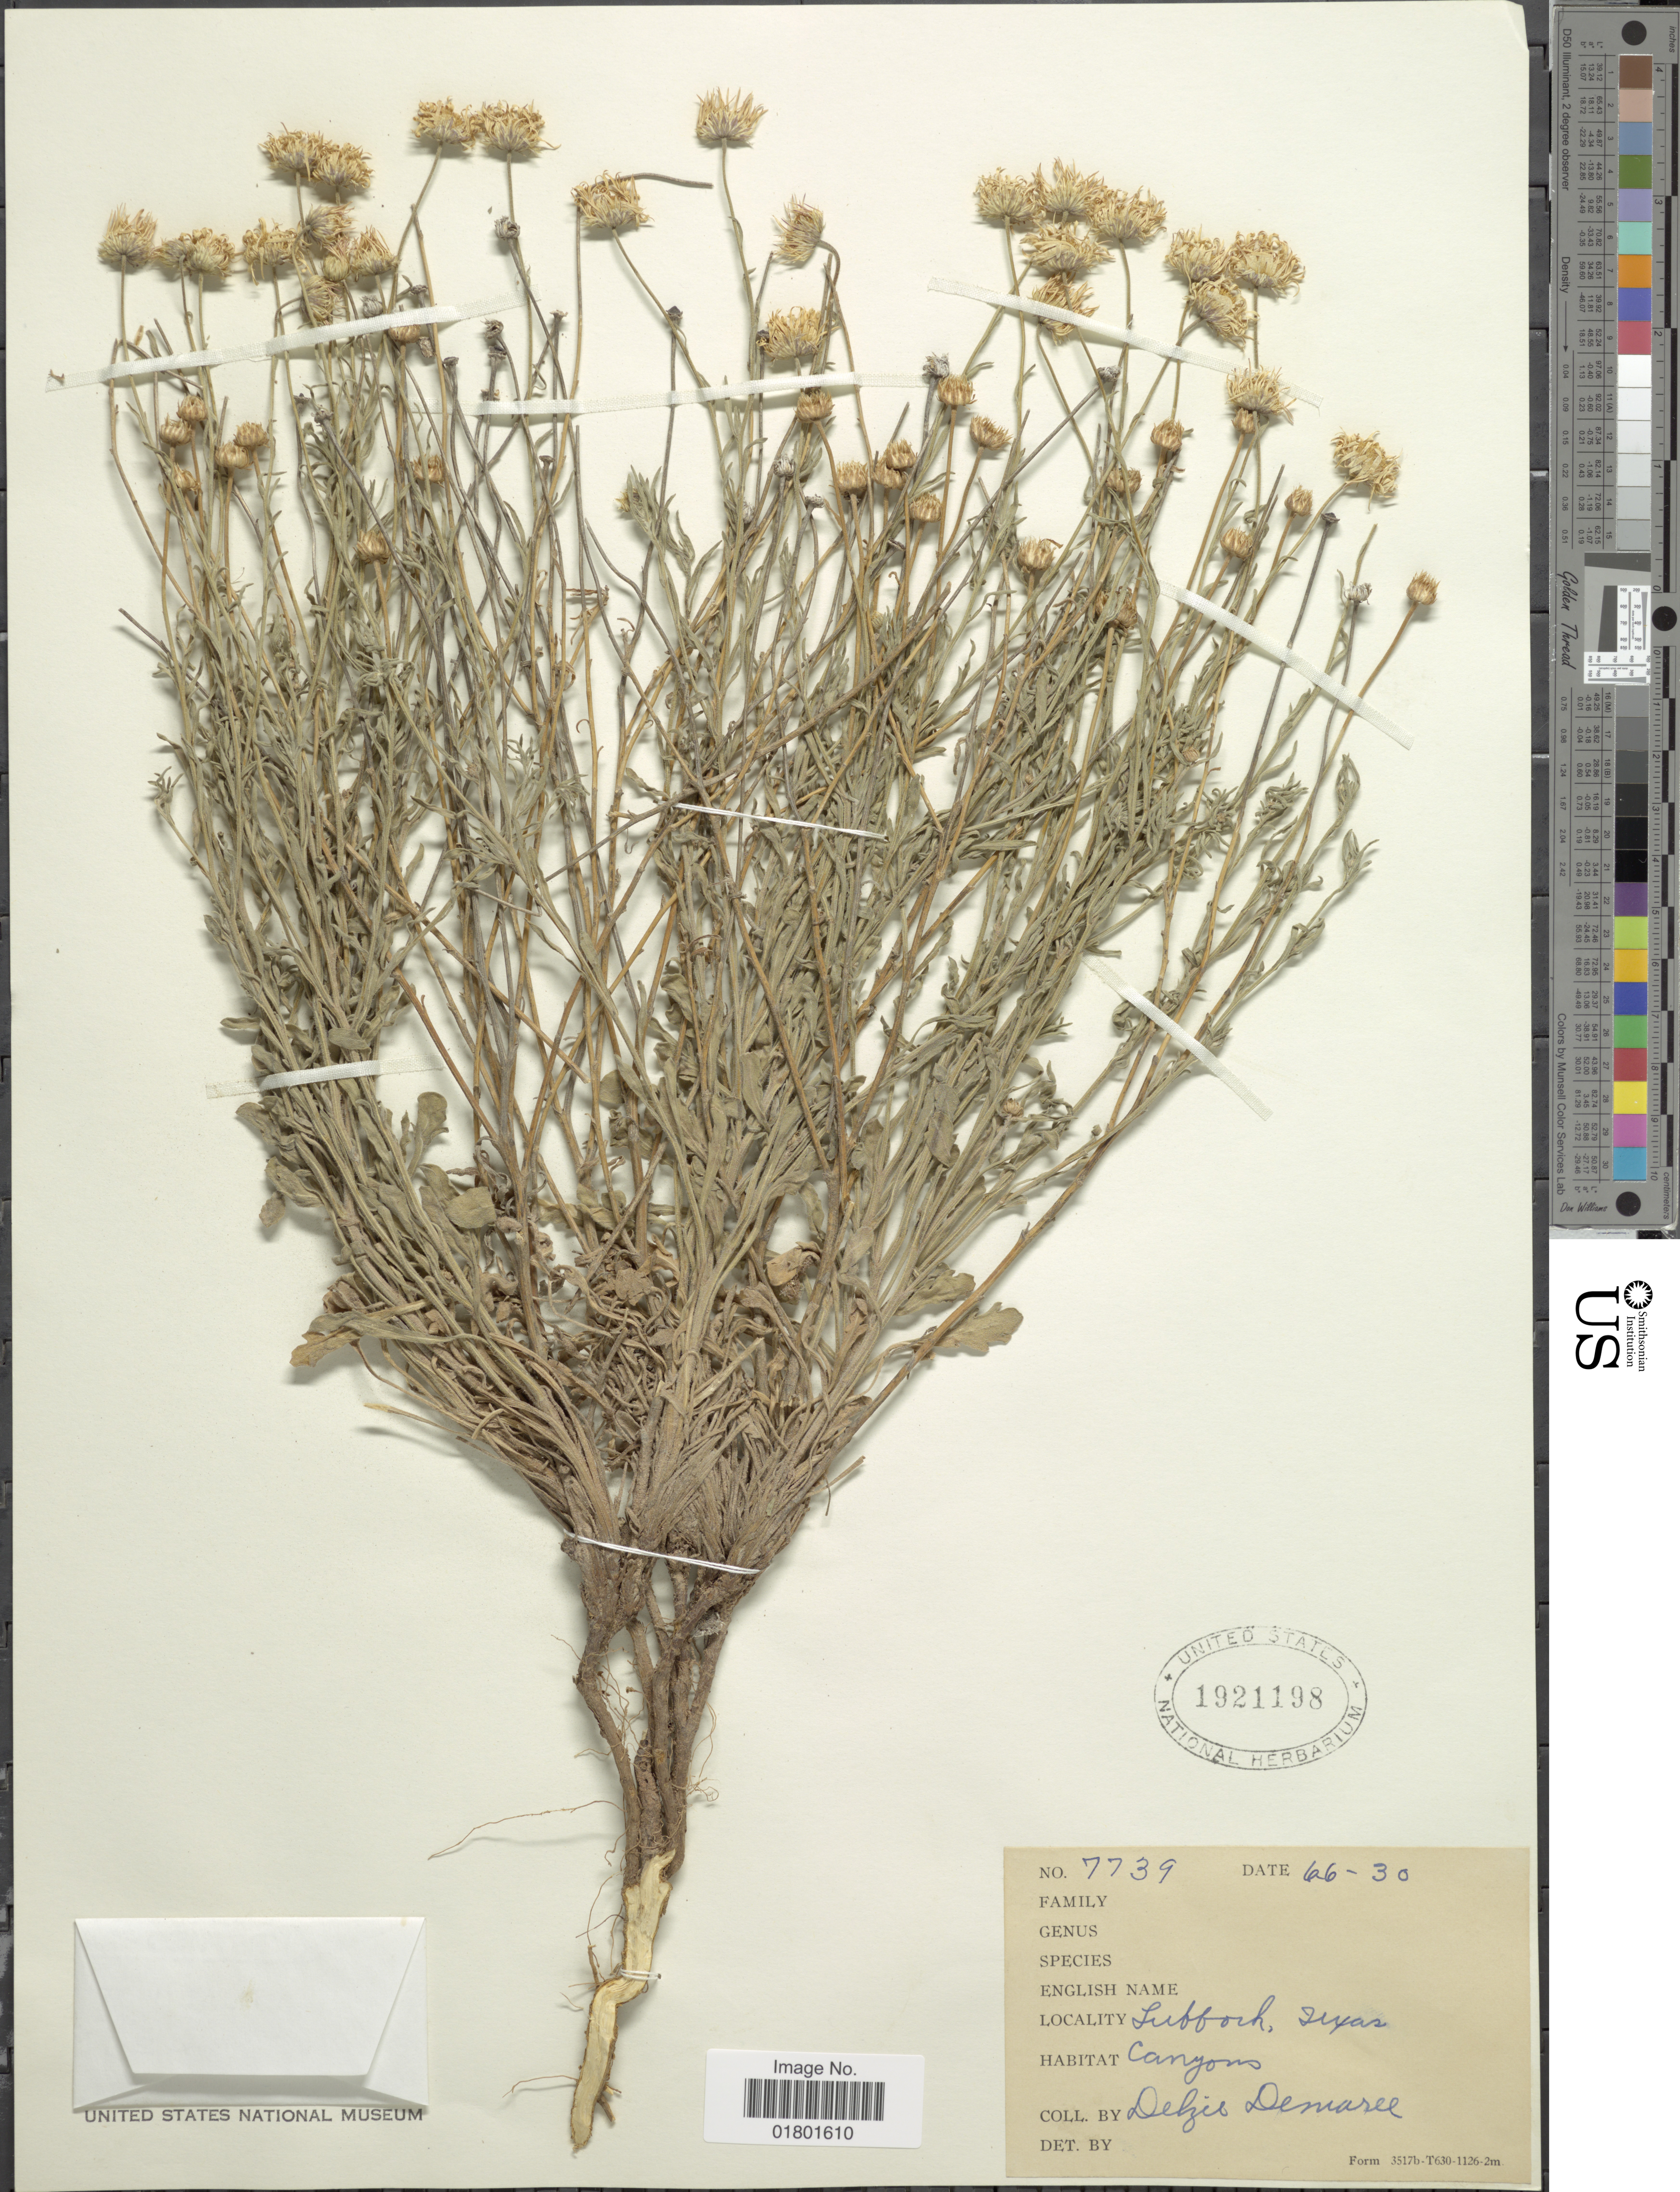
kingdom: Plantae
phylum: Tracheophyta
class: Magnoliopsida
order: Asterales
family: Asteraceae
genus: Chaenactis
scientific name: Chaenactis sp.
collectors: D. Demaree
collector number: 7739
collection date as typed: Transcribed d/m/y: 6/6/30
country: United States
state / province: Texas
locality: Lubbock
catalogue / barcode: US 1921198